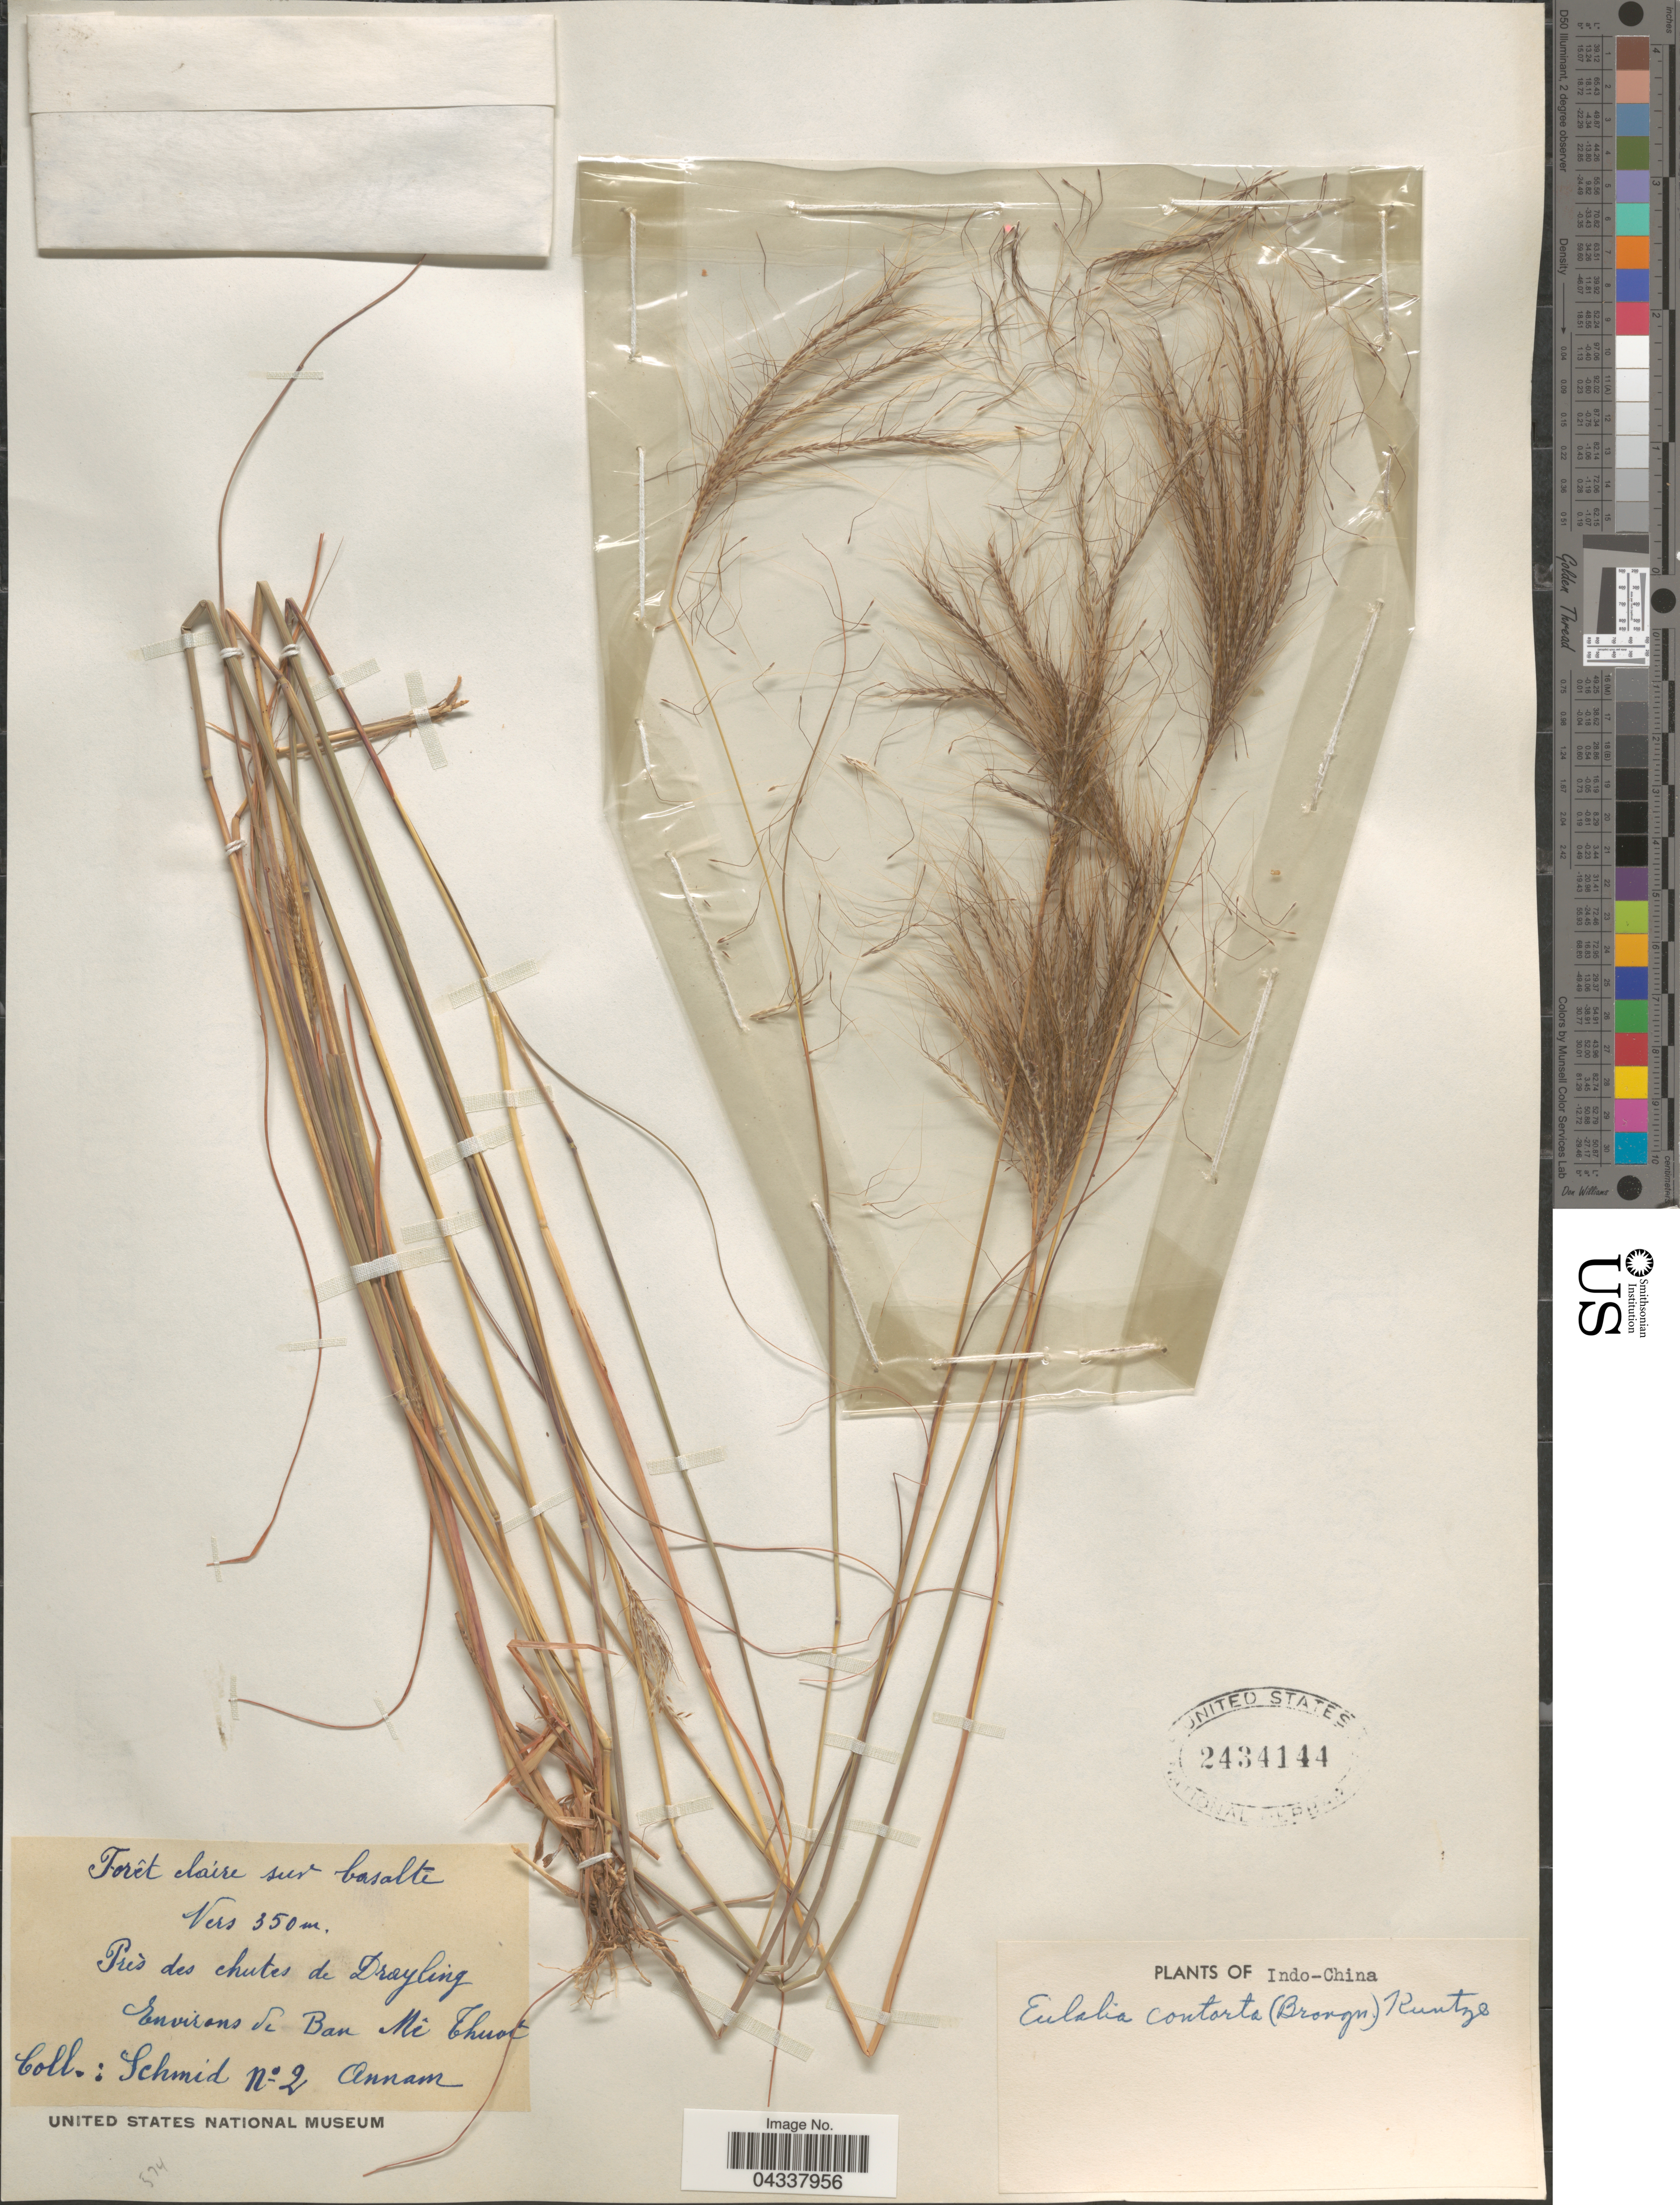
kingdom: Plantae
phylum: Tracheophyta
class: Liliopsida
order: Poales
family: Poaceae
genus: Pseudopogonatherum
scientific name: Pseudopogonatherum contortum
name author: A. Camus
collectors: Schmid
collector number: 2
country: Vietnam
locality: Près des chutes de Drayling. Environs de Ban Mi Thout.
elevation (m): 350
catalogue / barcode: US 2434144